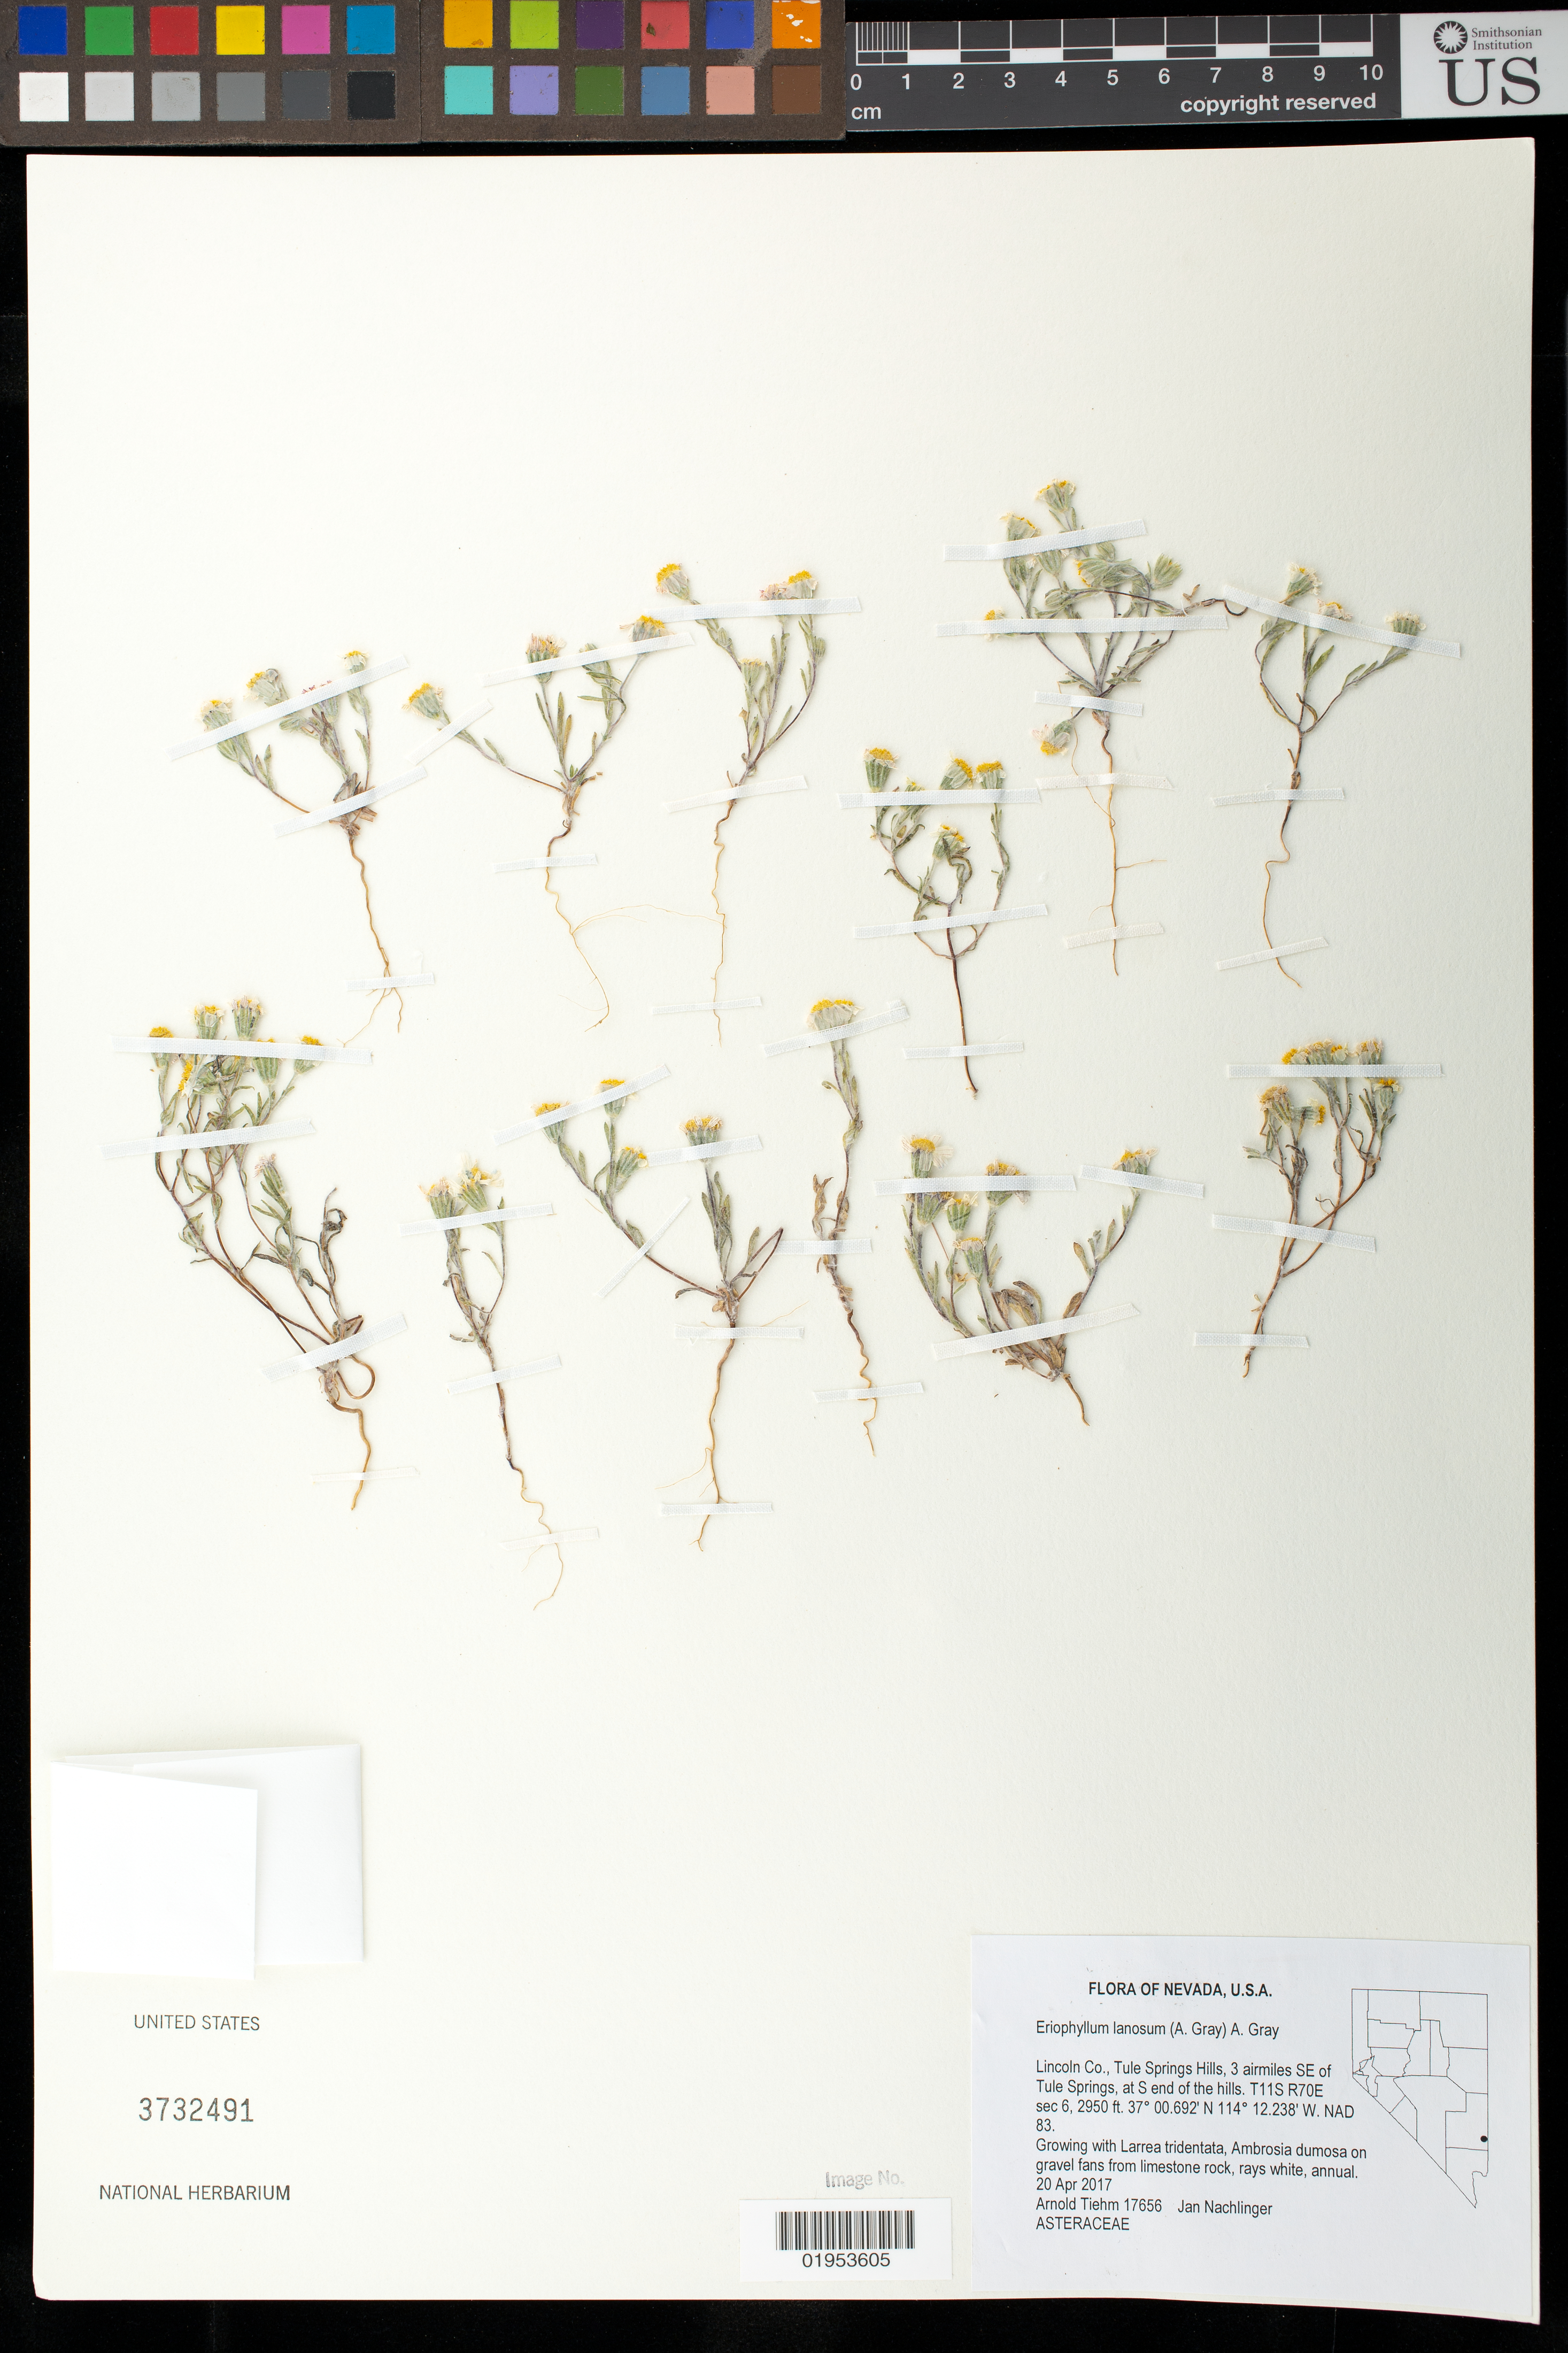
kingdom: Plantae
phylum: Tracheophyta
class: Magnoliopsida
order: Asterales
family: Asteraceae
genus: Eriophyllum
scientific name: Eriophyllum lanosum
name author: (A. Gray) A. Gray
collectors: A. Tiehm & J. Nachlinger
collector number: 17656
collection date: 2017-04-20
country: United States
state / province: Nevada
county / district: Lincoln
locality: Tule Springs Hills, 3 air miles SE of Tule Springs, at S end of the hills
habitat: On gravel fans from limestone rock.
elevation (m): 899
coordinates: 37 00.692 N, 114 12.238 W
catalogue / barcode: US 3732491